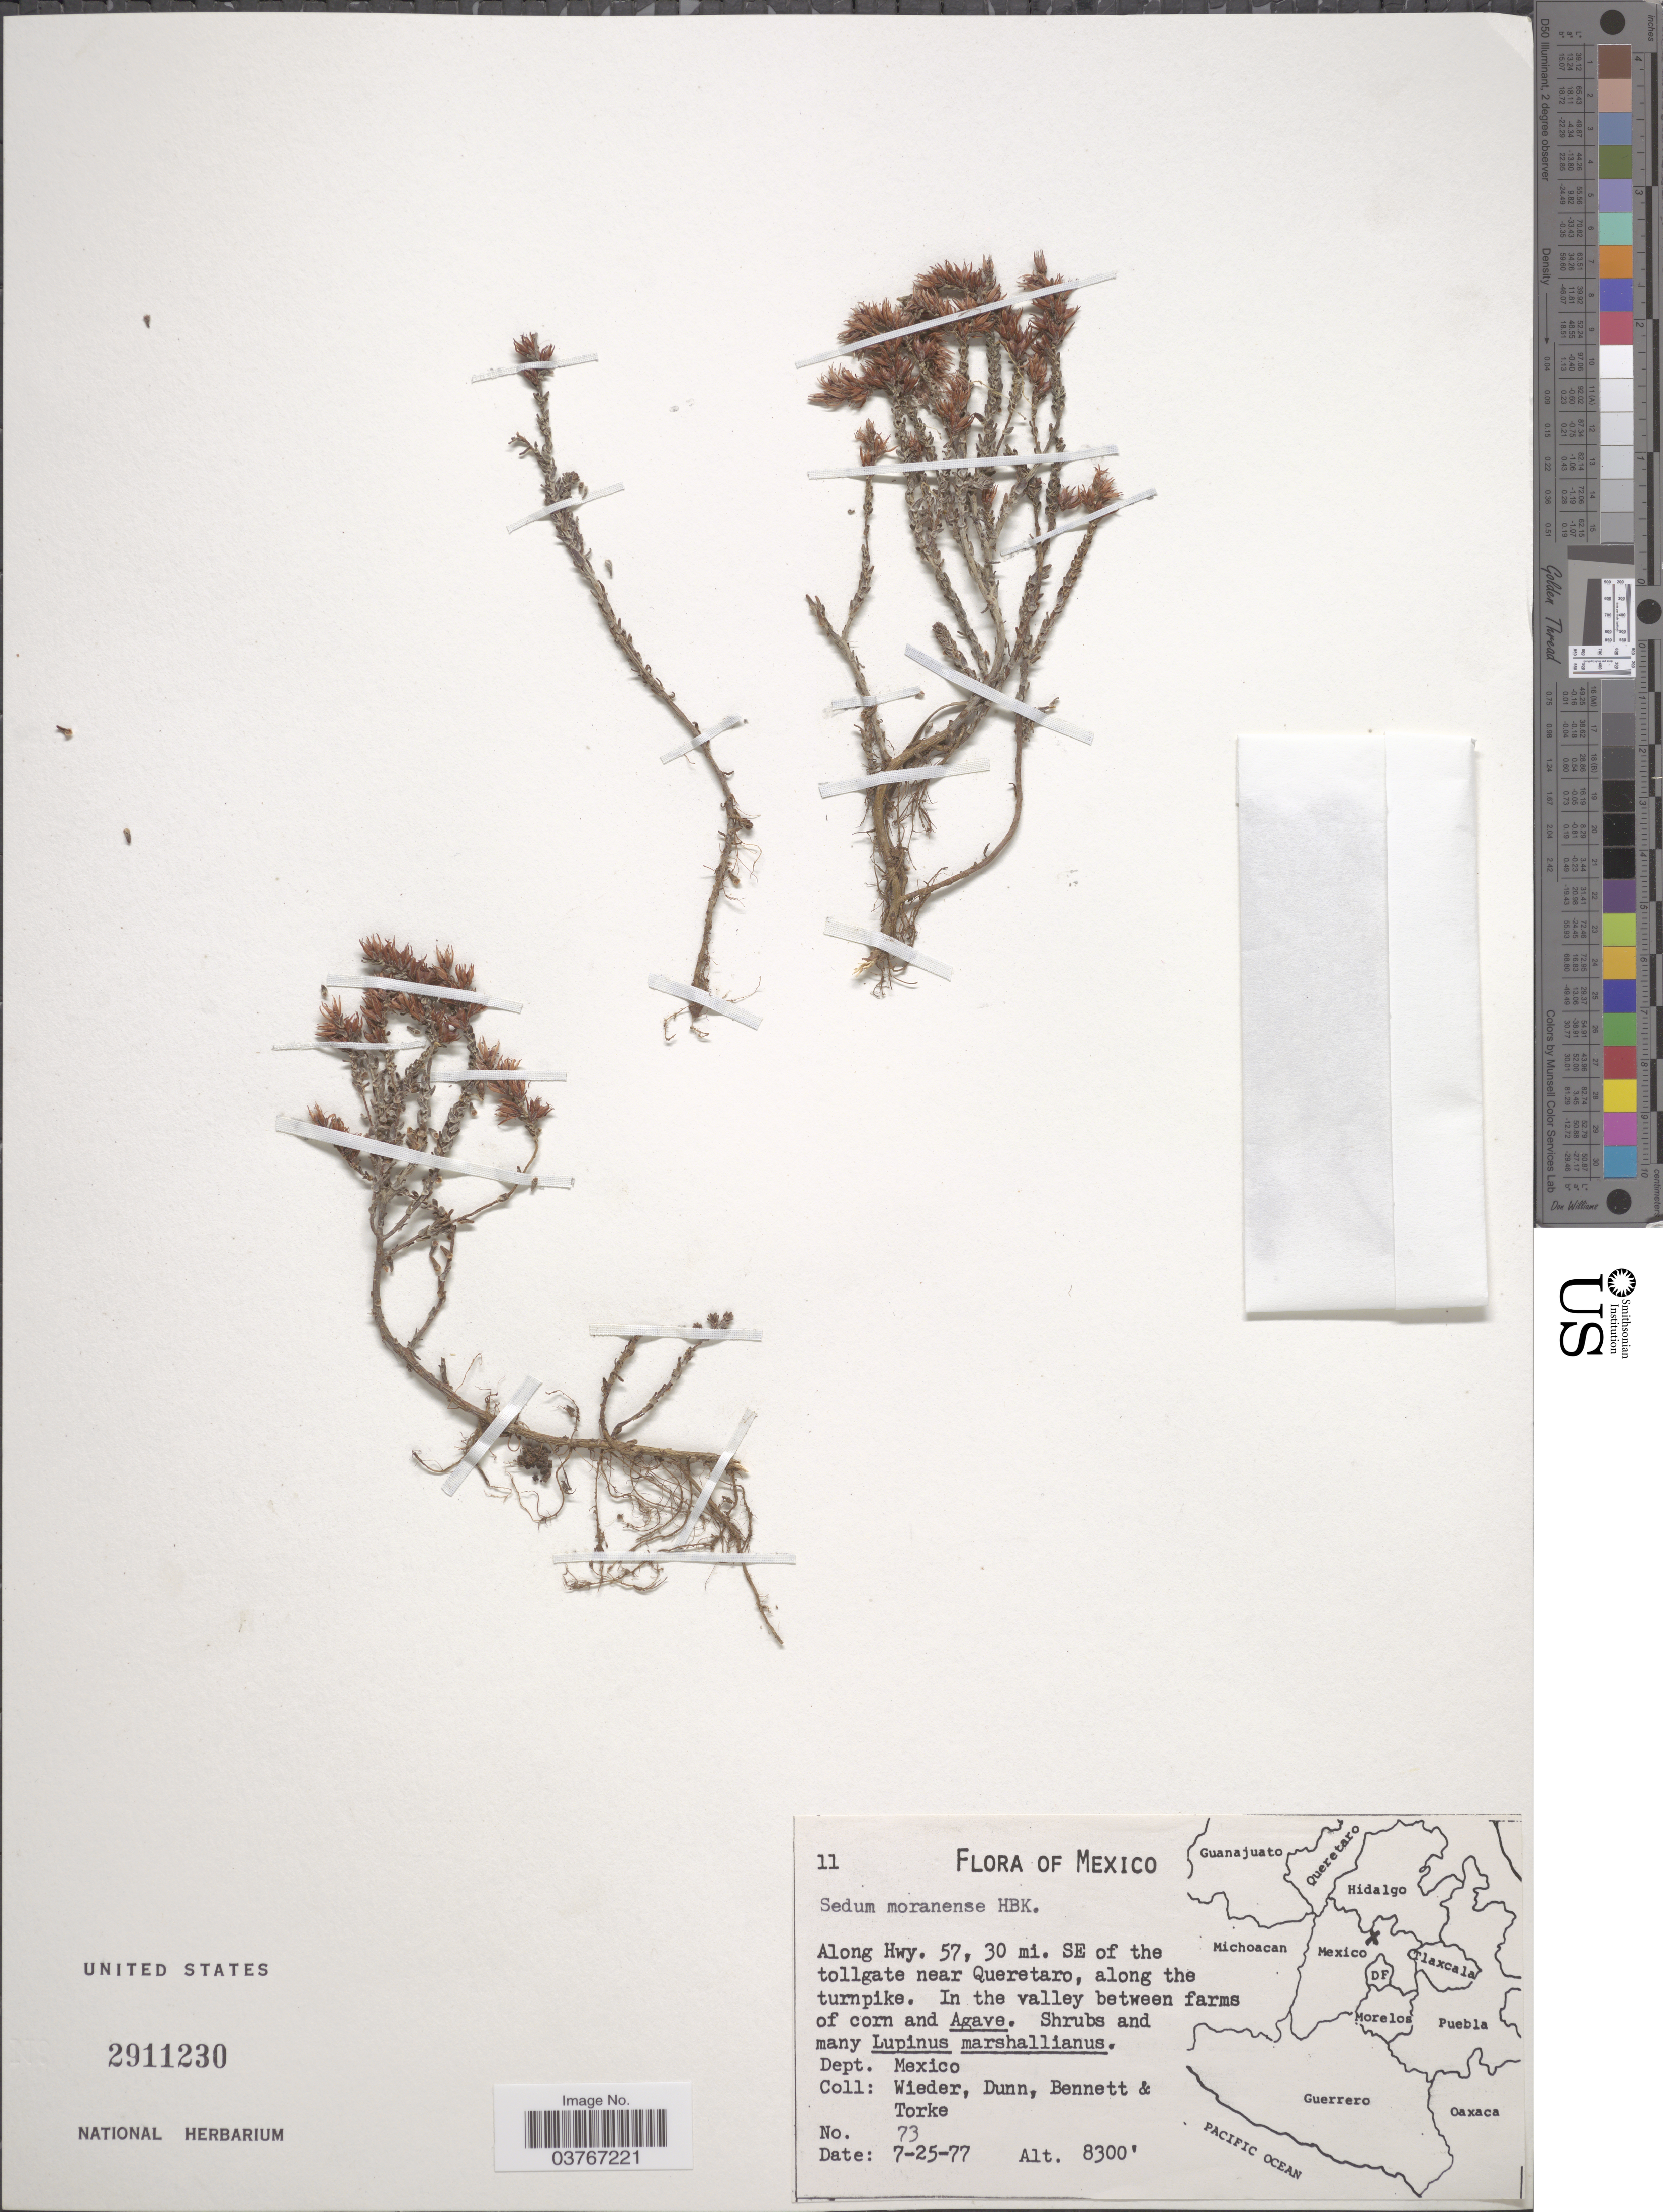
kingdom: Plantae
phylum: Tracheophyta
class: Magnoliopsida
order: Saxifragales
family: Crassulaceae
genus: Sedum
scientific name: Sedum moranense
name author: Kunth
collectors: -. Wieder, Dunn, --, -- Bennett & Torke, --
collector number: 73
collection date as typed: Transcribed d/m/y: 25/7/77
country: Mexico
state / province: México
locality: Along Hwy. 57, 30 mi. SE of the tollgate near Queretaro, along the turnpike. Dept. Mexico.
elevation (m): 2530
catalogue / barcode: US 2911230